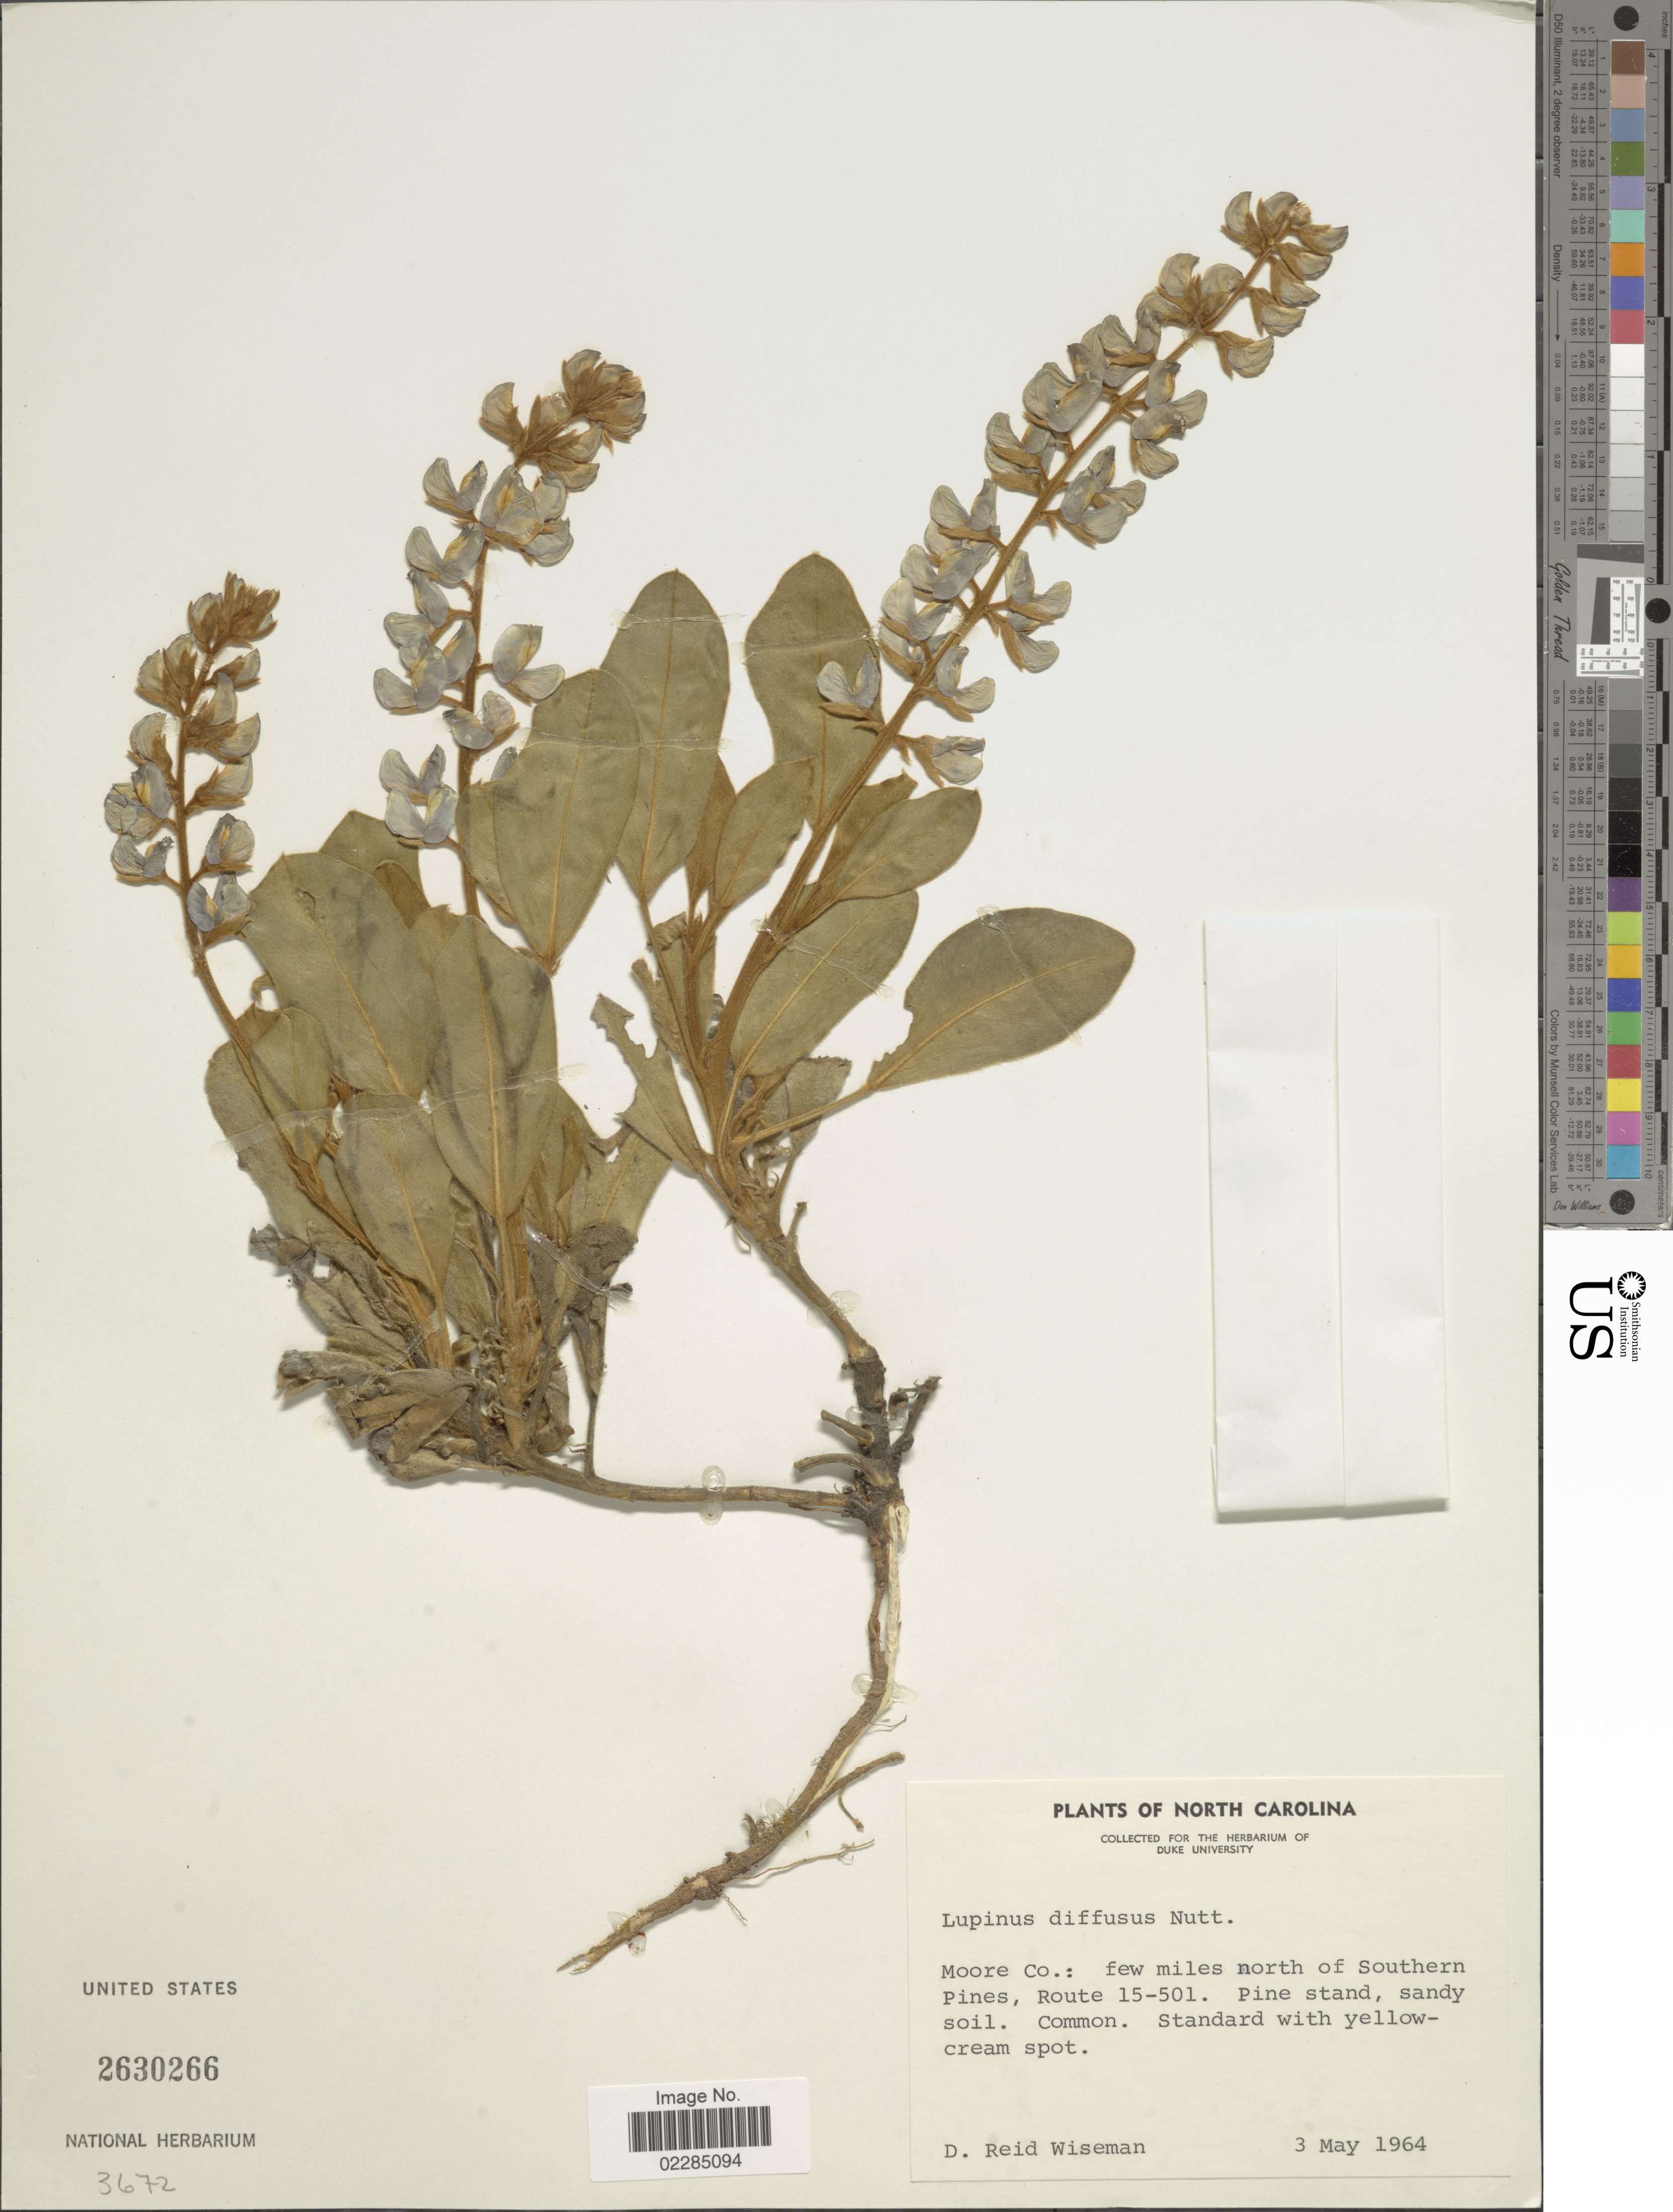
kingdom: Plantae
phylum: Tracheophyta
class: Magnoliopsida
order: Fabales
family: Fabaceae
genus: Lupinus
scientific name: Lupinus diffusus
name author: Nutt.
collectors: D. R. Wiseman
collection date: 1964-05-03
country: United States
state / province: North Carolina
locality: Moore Co.: few miles north of Southern Pines, Route 15- 501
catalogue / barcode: US 2630266